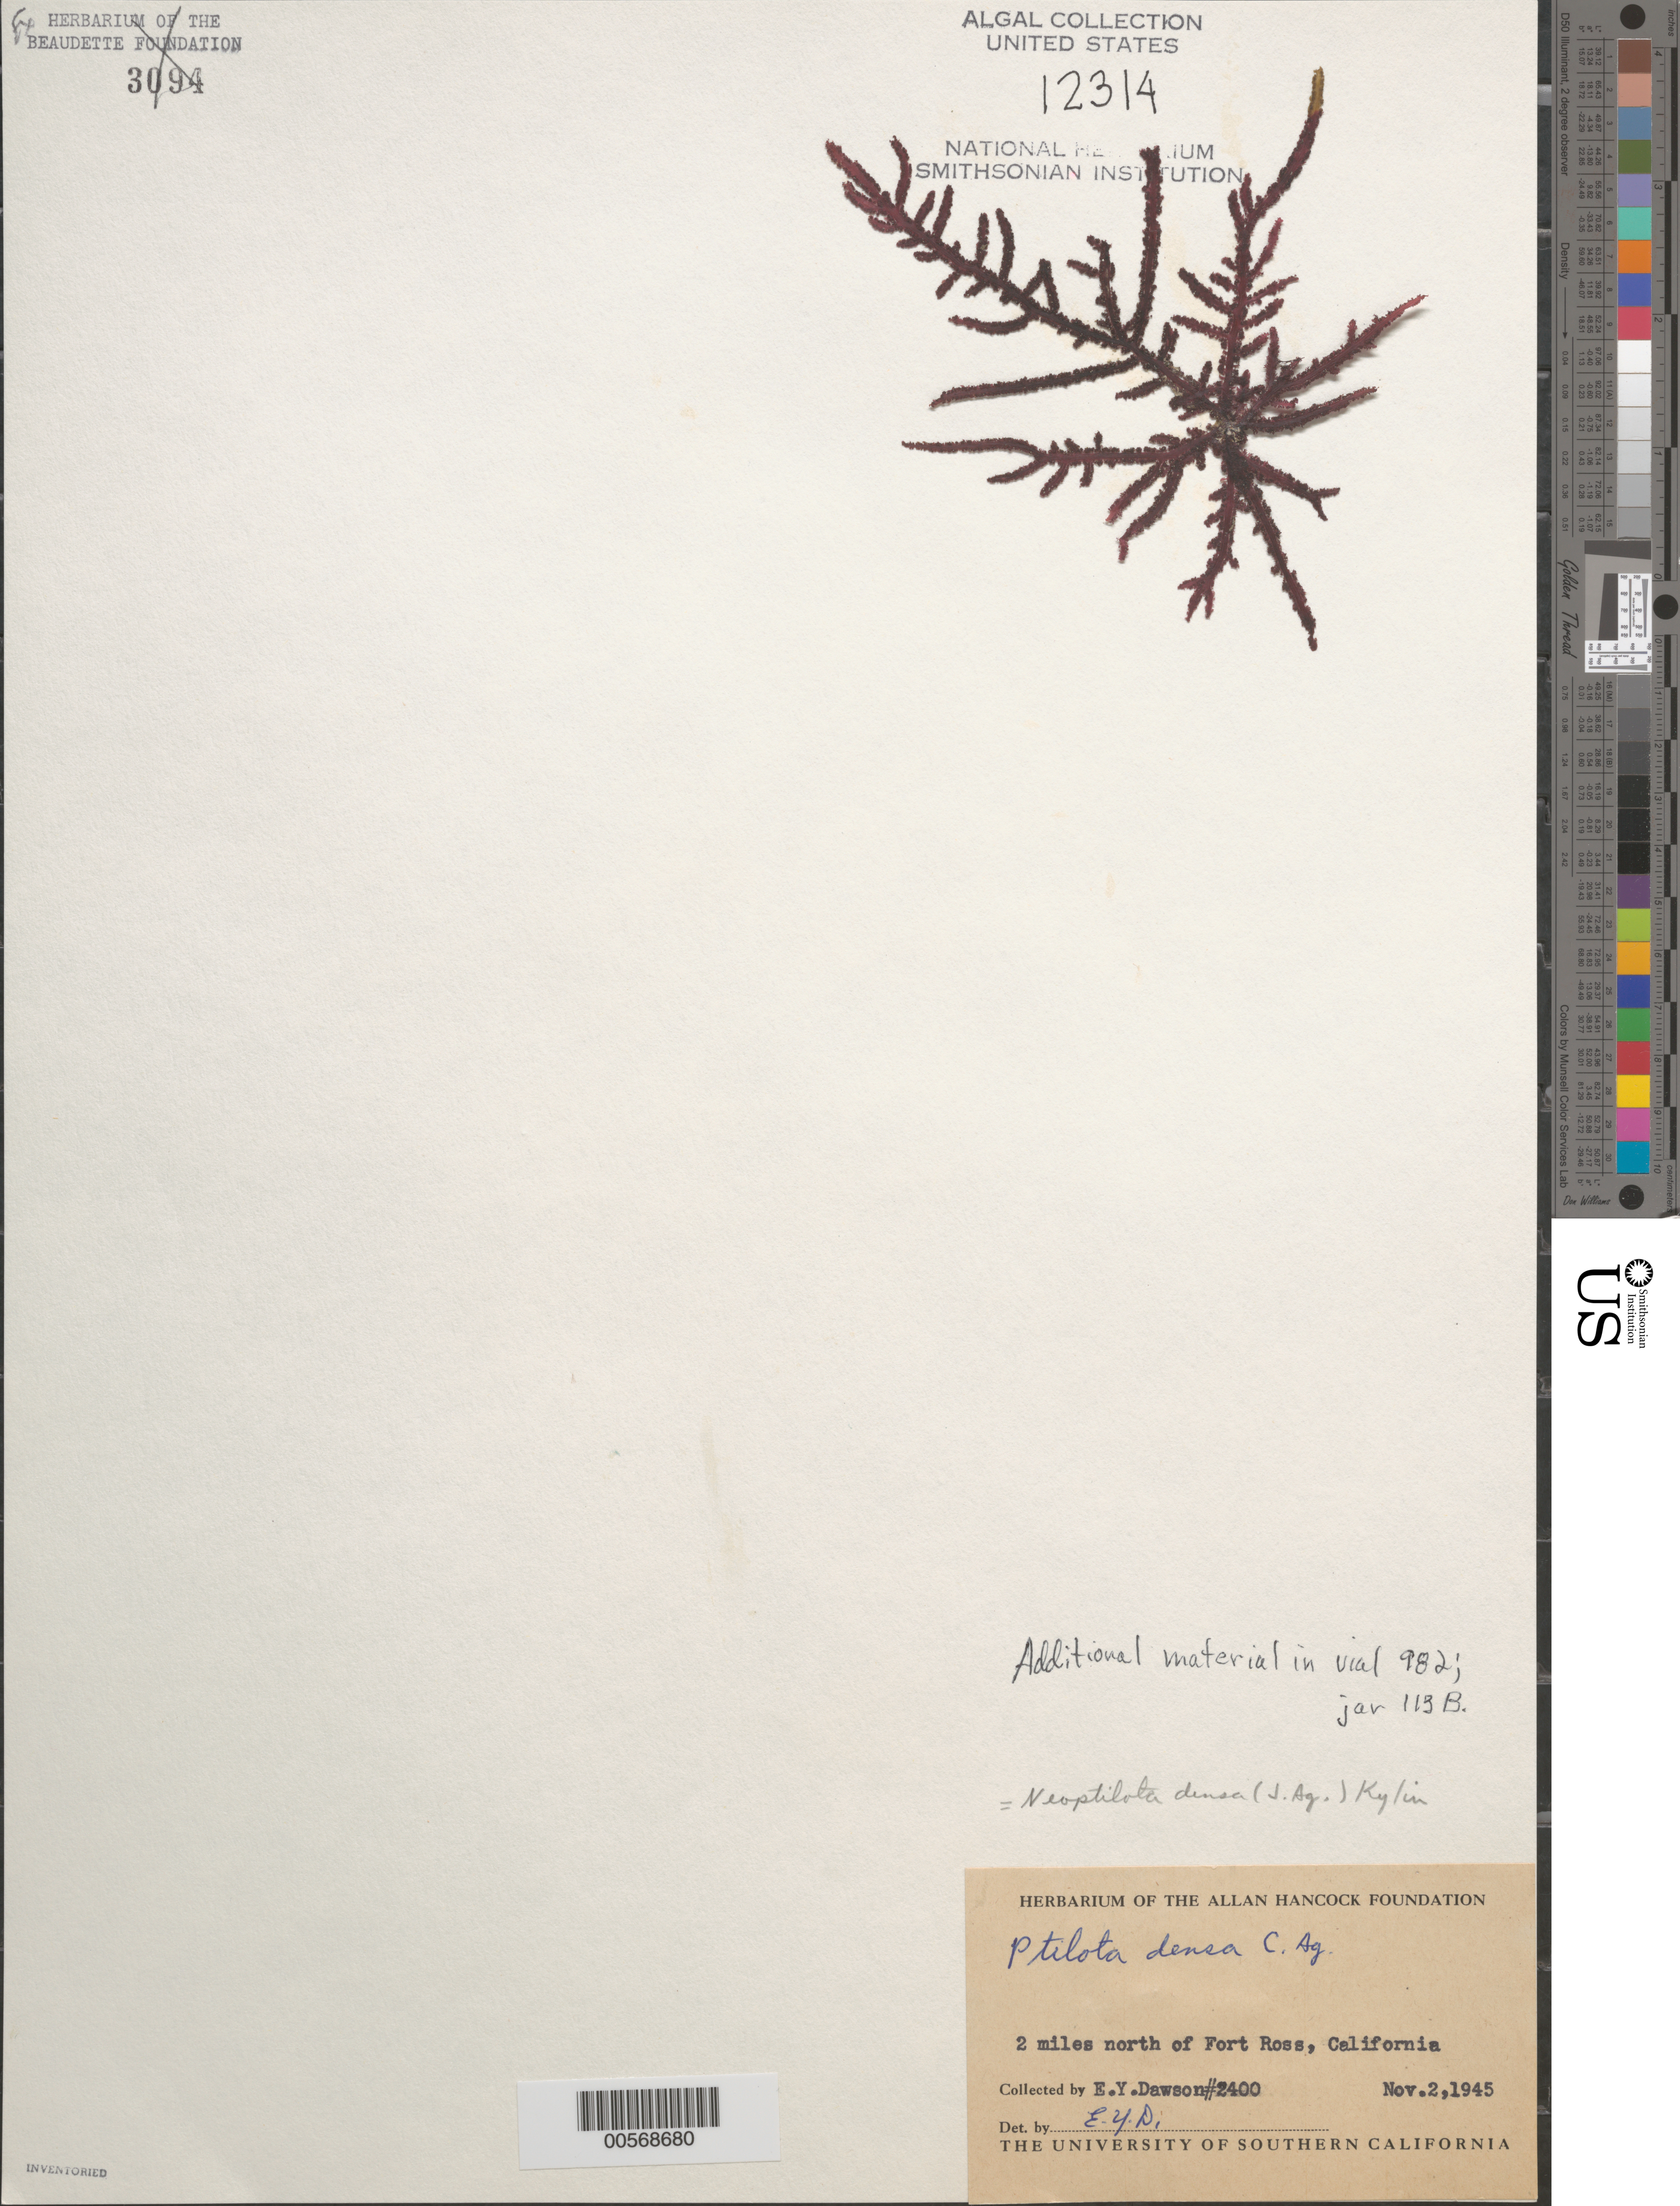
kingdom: Plantae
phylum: Rhodophyta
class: Florideophyceae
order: Ceramiales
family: Wrangeliaceae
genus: Ptilota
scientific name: Ptilota densa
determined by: Algae name updating Project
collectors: E. Y. Dawson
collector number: EYD 2400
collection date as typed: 02 Nov 1945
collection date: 1945-11-02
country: United States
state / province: California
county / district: Sonoma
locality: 2 miles north of Fort Ross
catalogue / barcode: US 12314